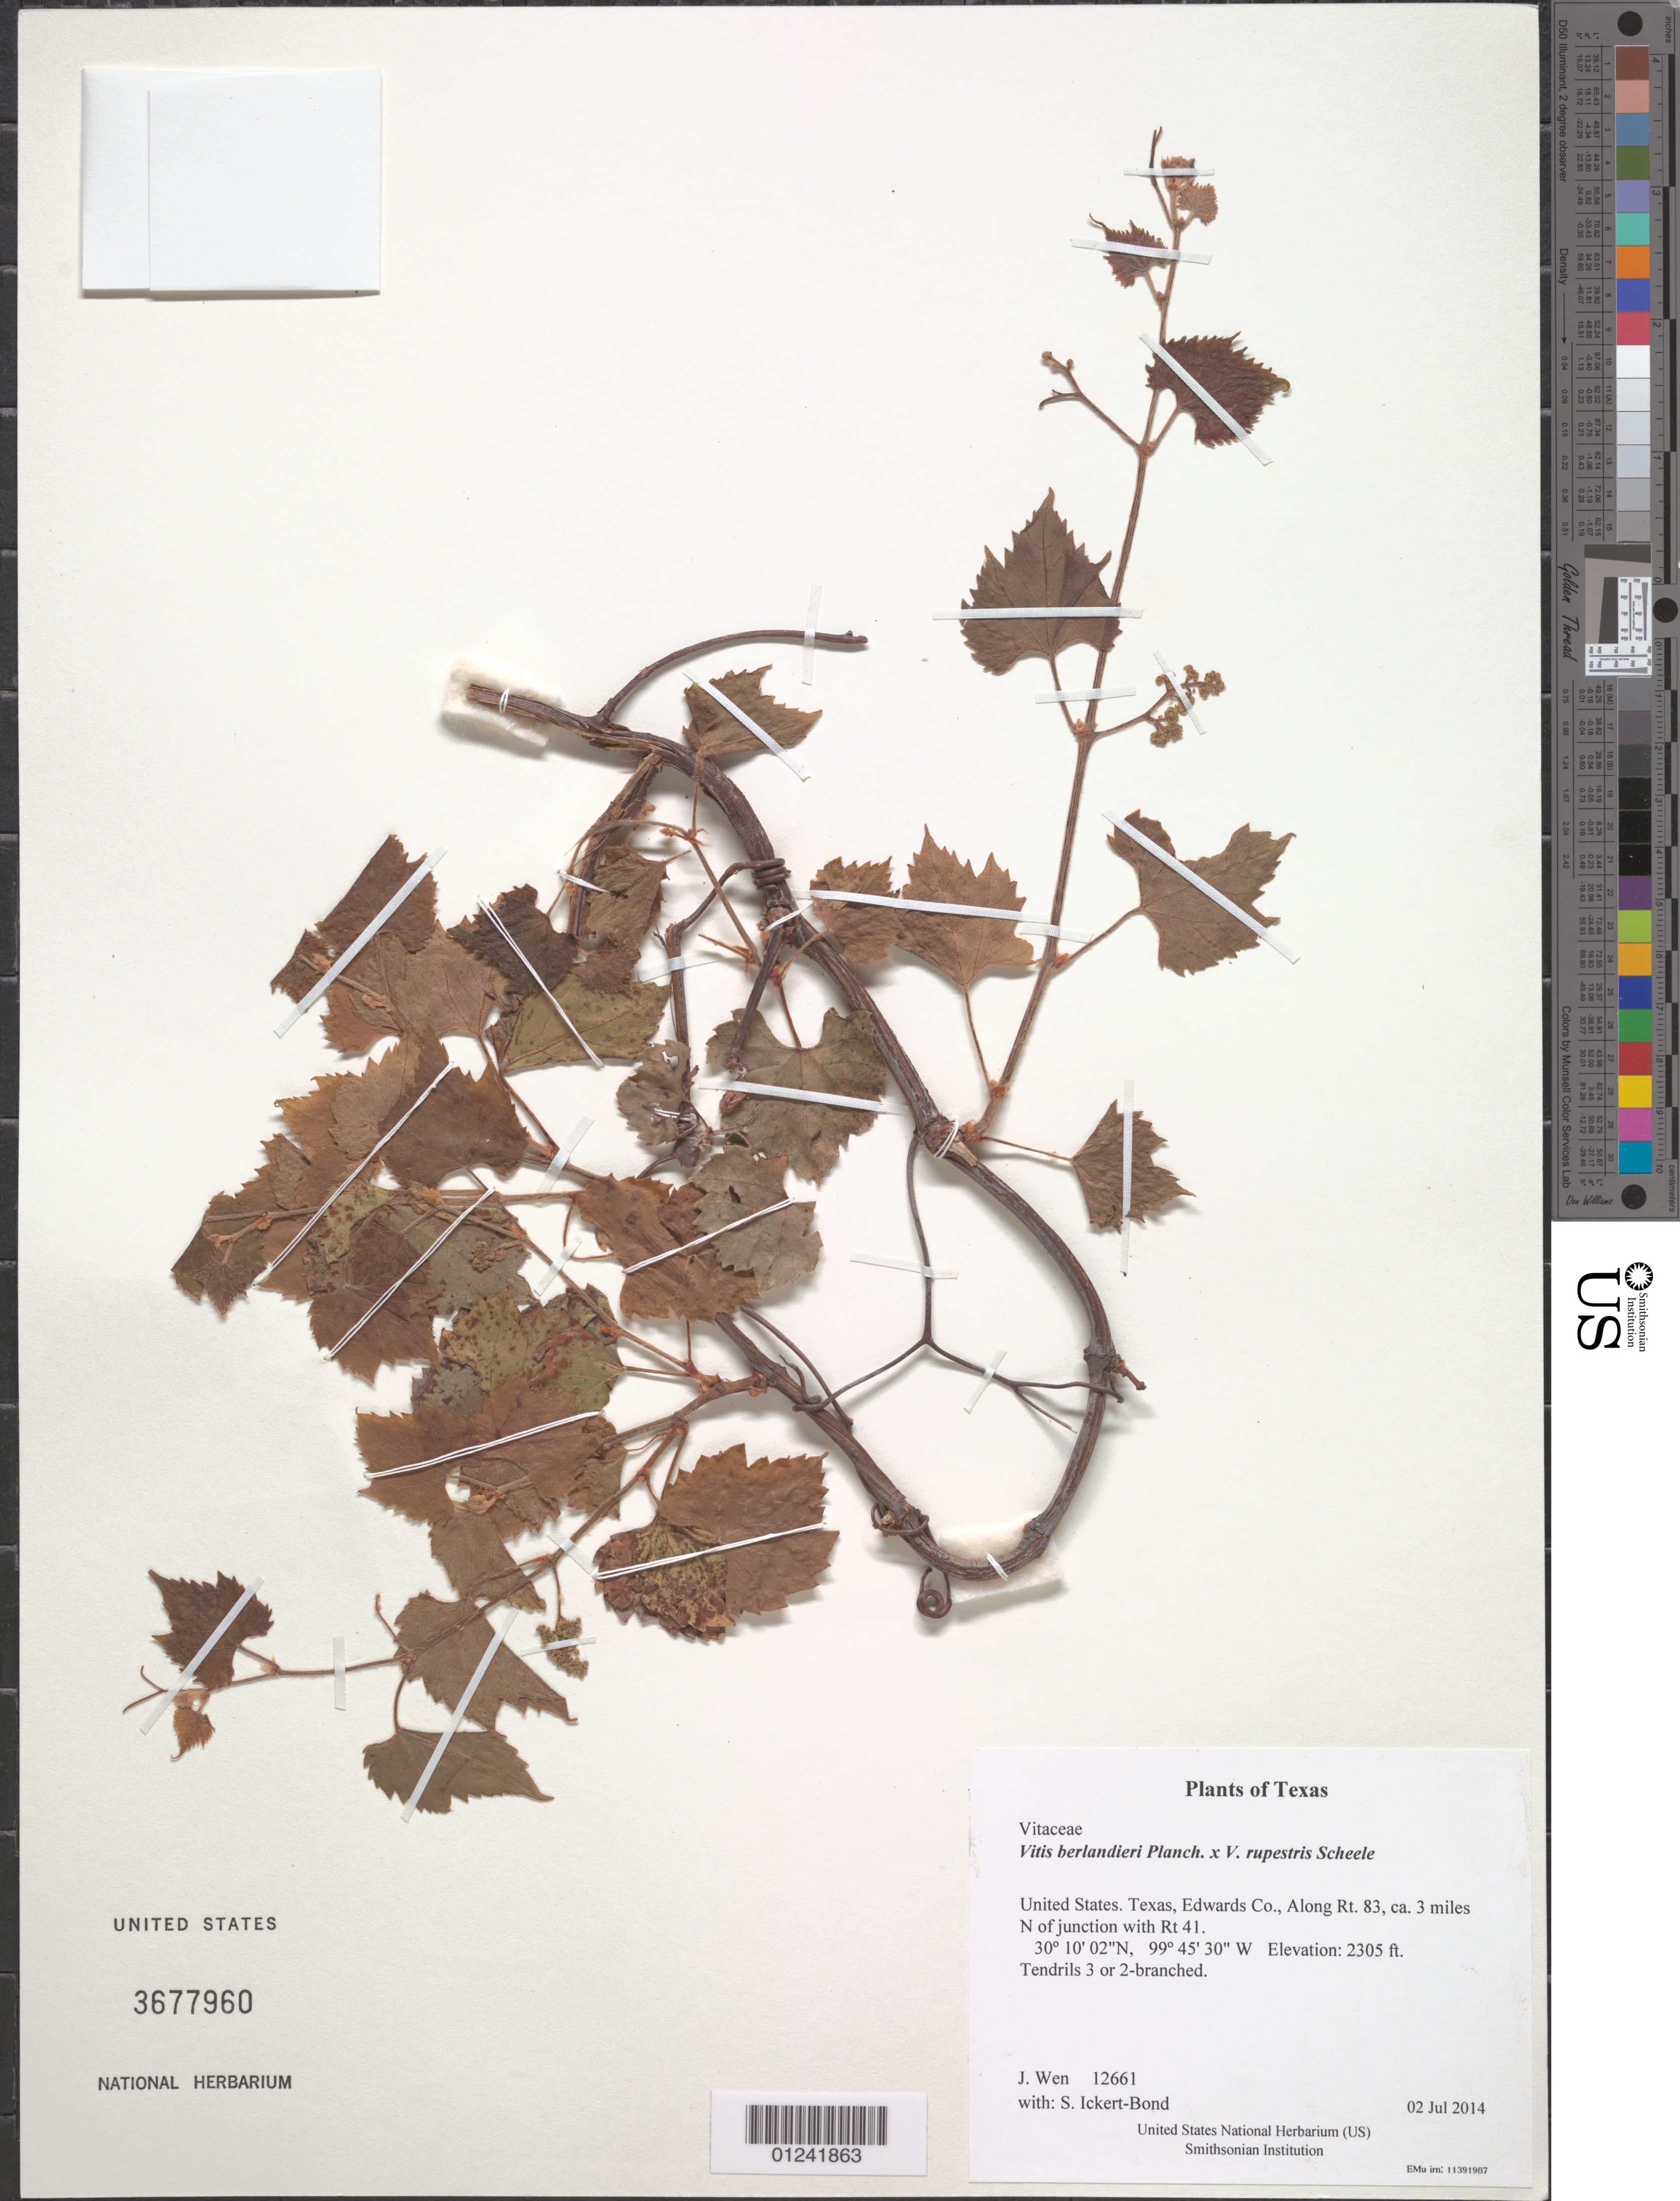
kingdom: Plantae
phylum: Tracheophyta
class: Magnoliopsida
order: Vitales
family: Vitaceae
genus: Vitis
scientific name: Vitis berlandieri x V. rupestris Scheele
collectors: J. Wen & S. Ickert-Bond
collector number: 12661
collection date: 2014-07-02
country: United States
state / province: Texas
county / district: Edwards Co.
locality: Along Rt. 83, ca. 3 miles N of junction with Rt 41.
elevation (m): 703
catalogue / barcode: US 3677960